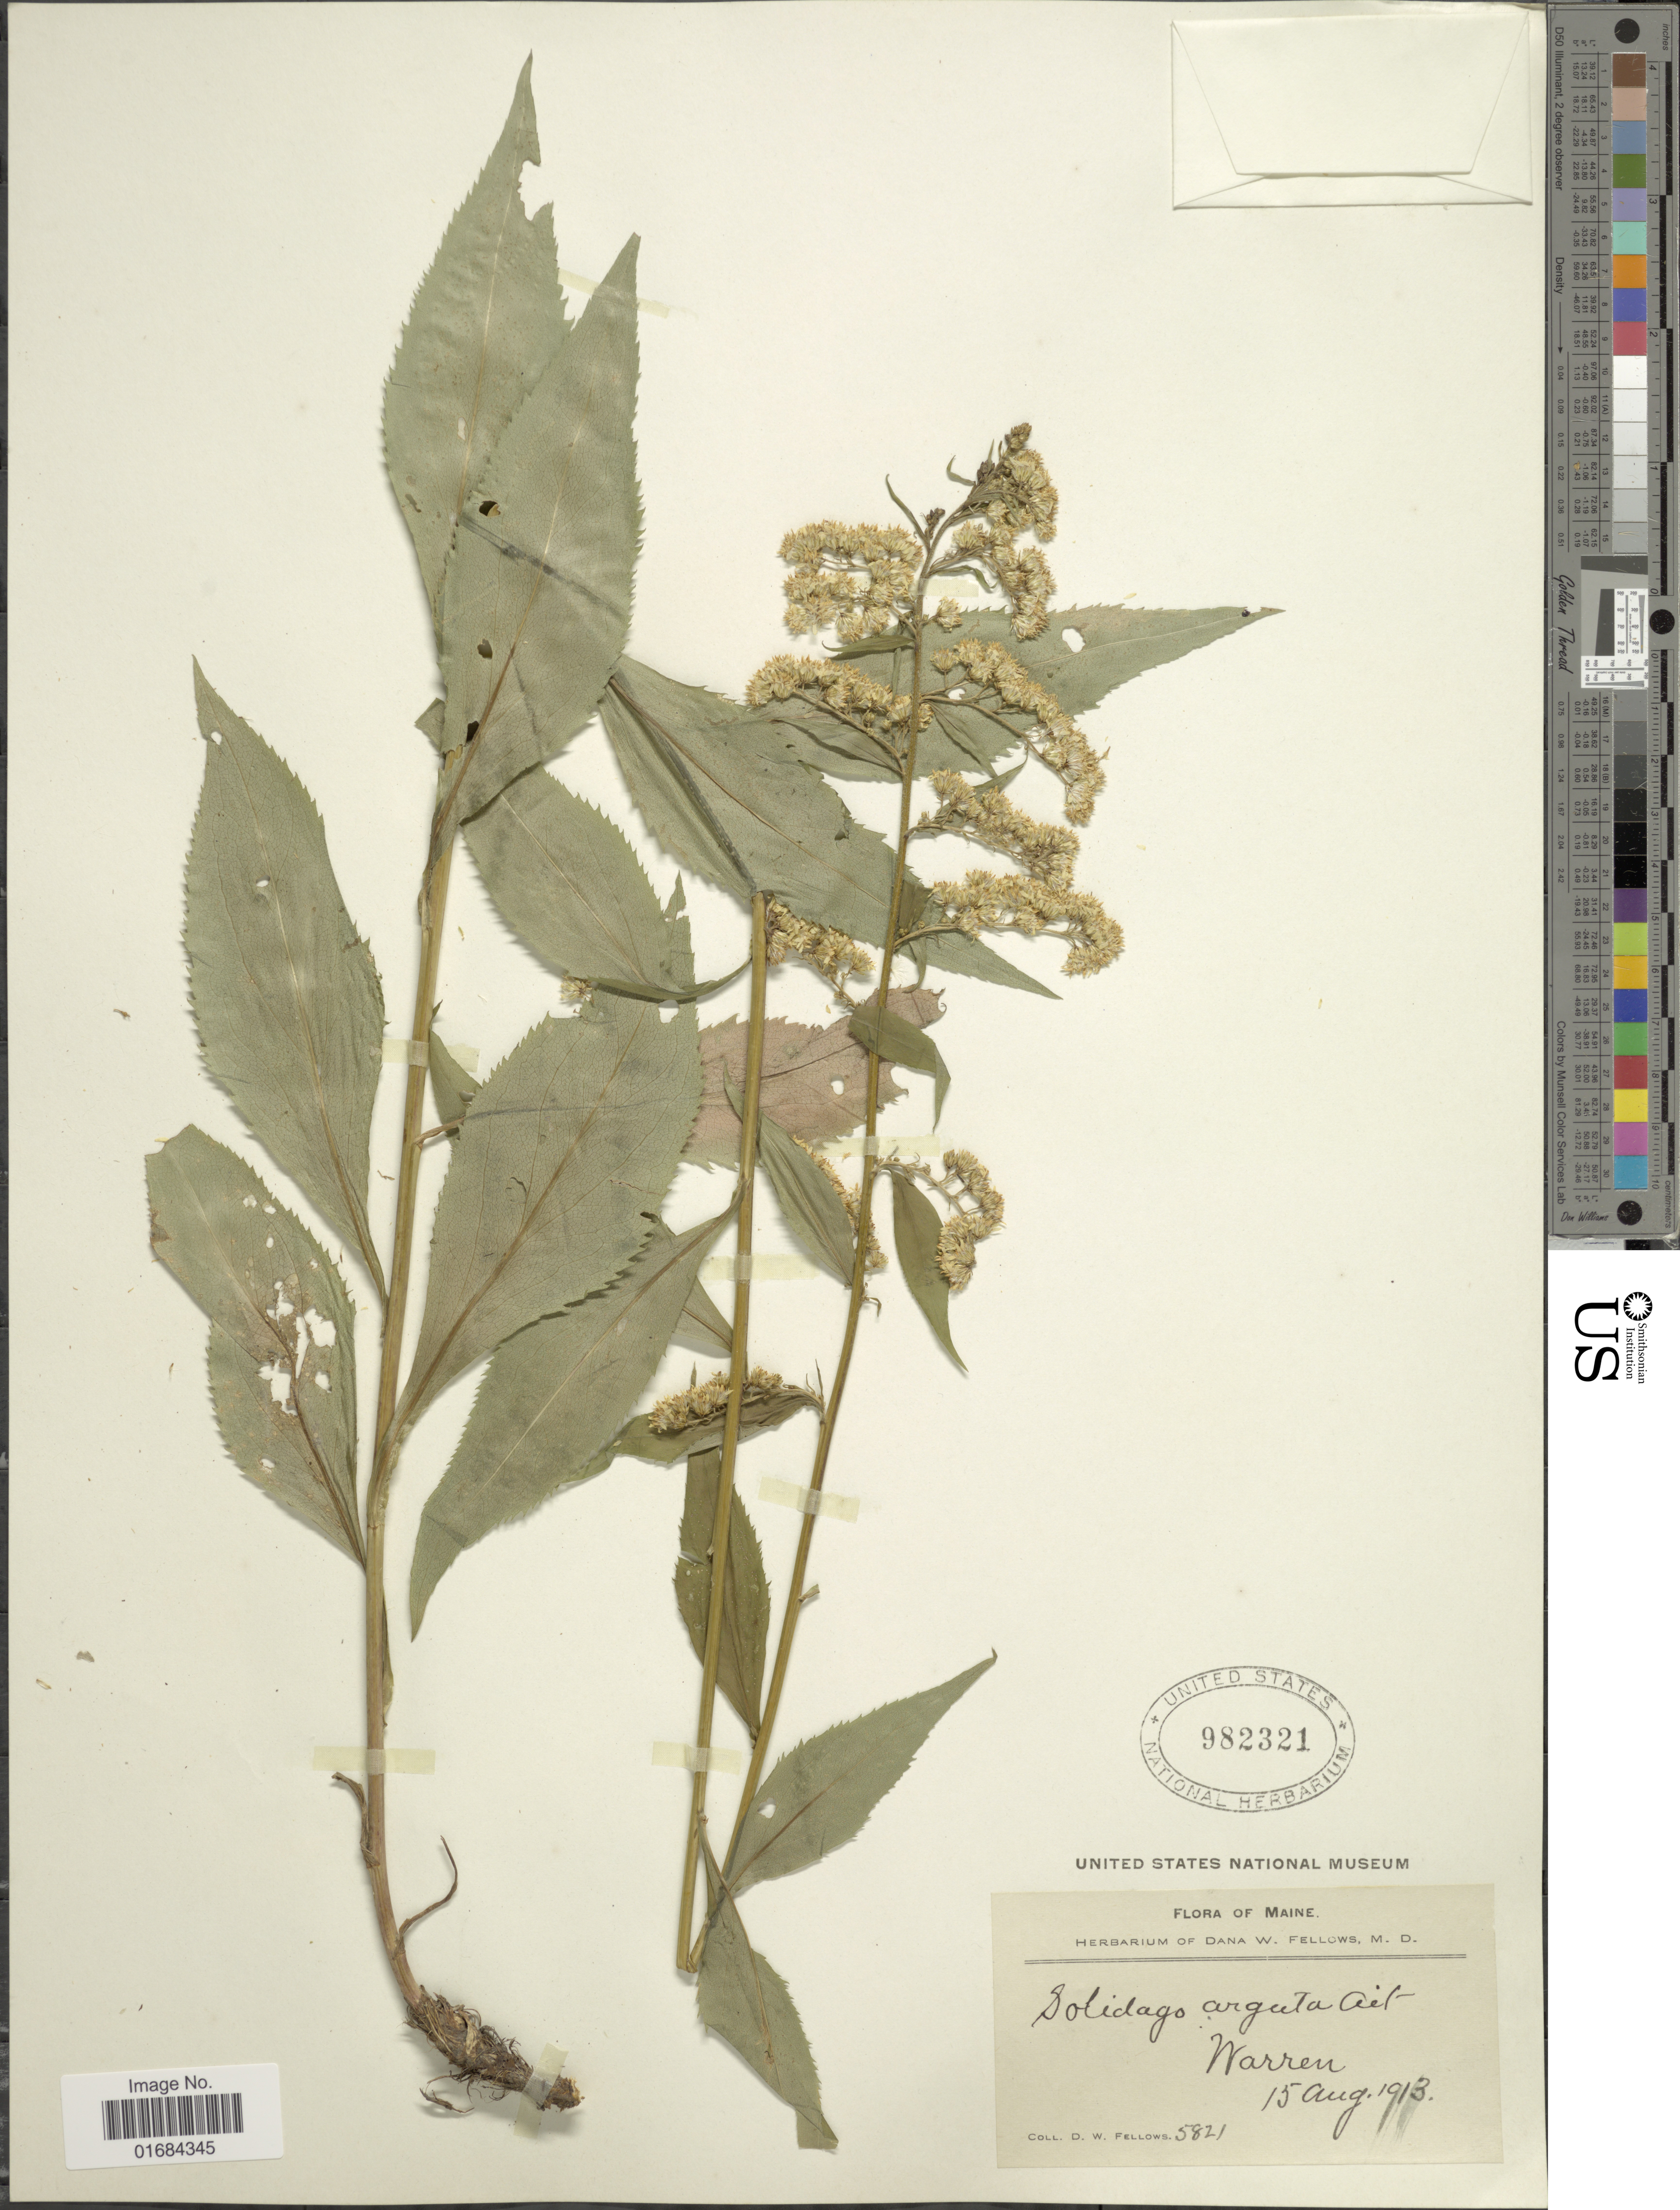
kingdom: Plantae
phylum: Tracheophyta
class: Magnoliopsida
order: Asterales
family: Asteraceae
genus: Solidago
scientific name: Solidago arguta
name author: Aiton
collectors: D. W. Fellows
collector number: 5821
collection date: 1913-08-15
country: United States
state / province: Maine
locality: Warren.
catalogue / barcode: US 982321